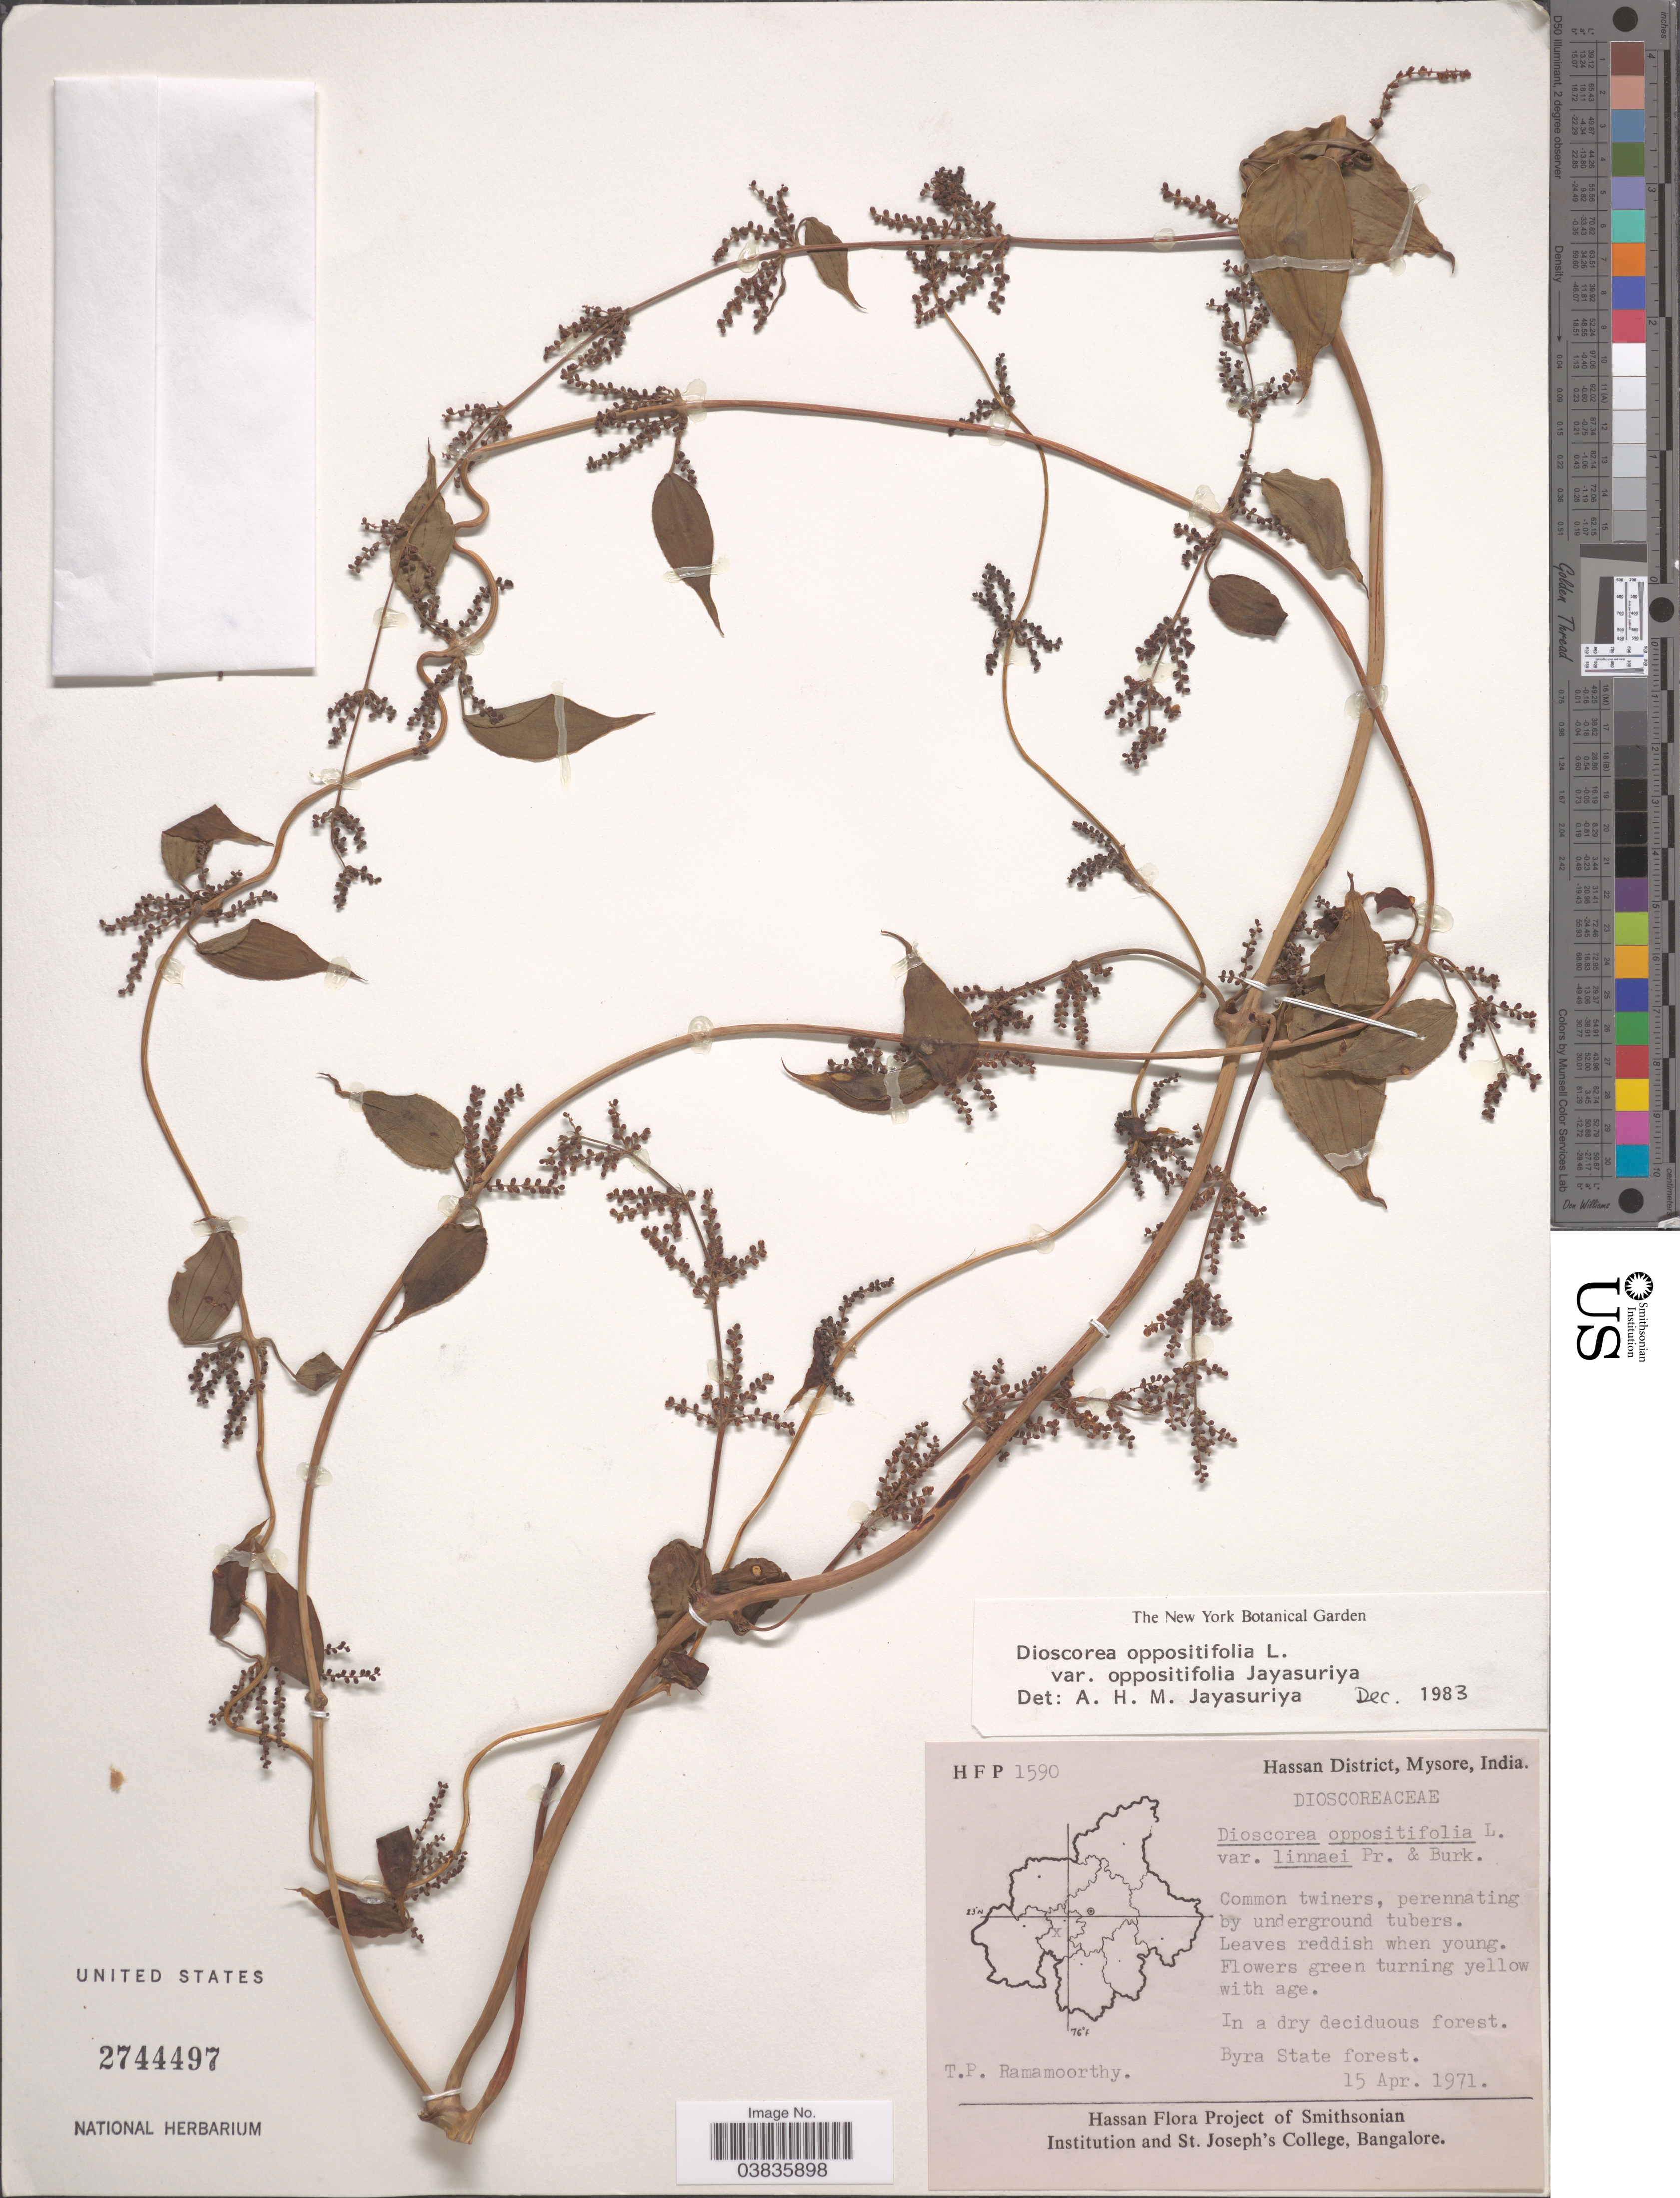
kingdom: Plantae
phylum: Tracheophyta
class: Liliopsida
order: Dioscoreales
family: Dioscoreaceae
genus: Dioscorea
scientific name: Dioscorea oppositifolia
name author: L.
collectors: T. P. Ramamoorthy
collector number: HFP 1590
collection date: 1970-04-15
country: India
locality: Hassan District, Mysore. Byra State forest.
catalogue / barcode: US 2744497